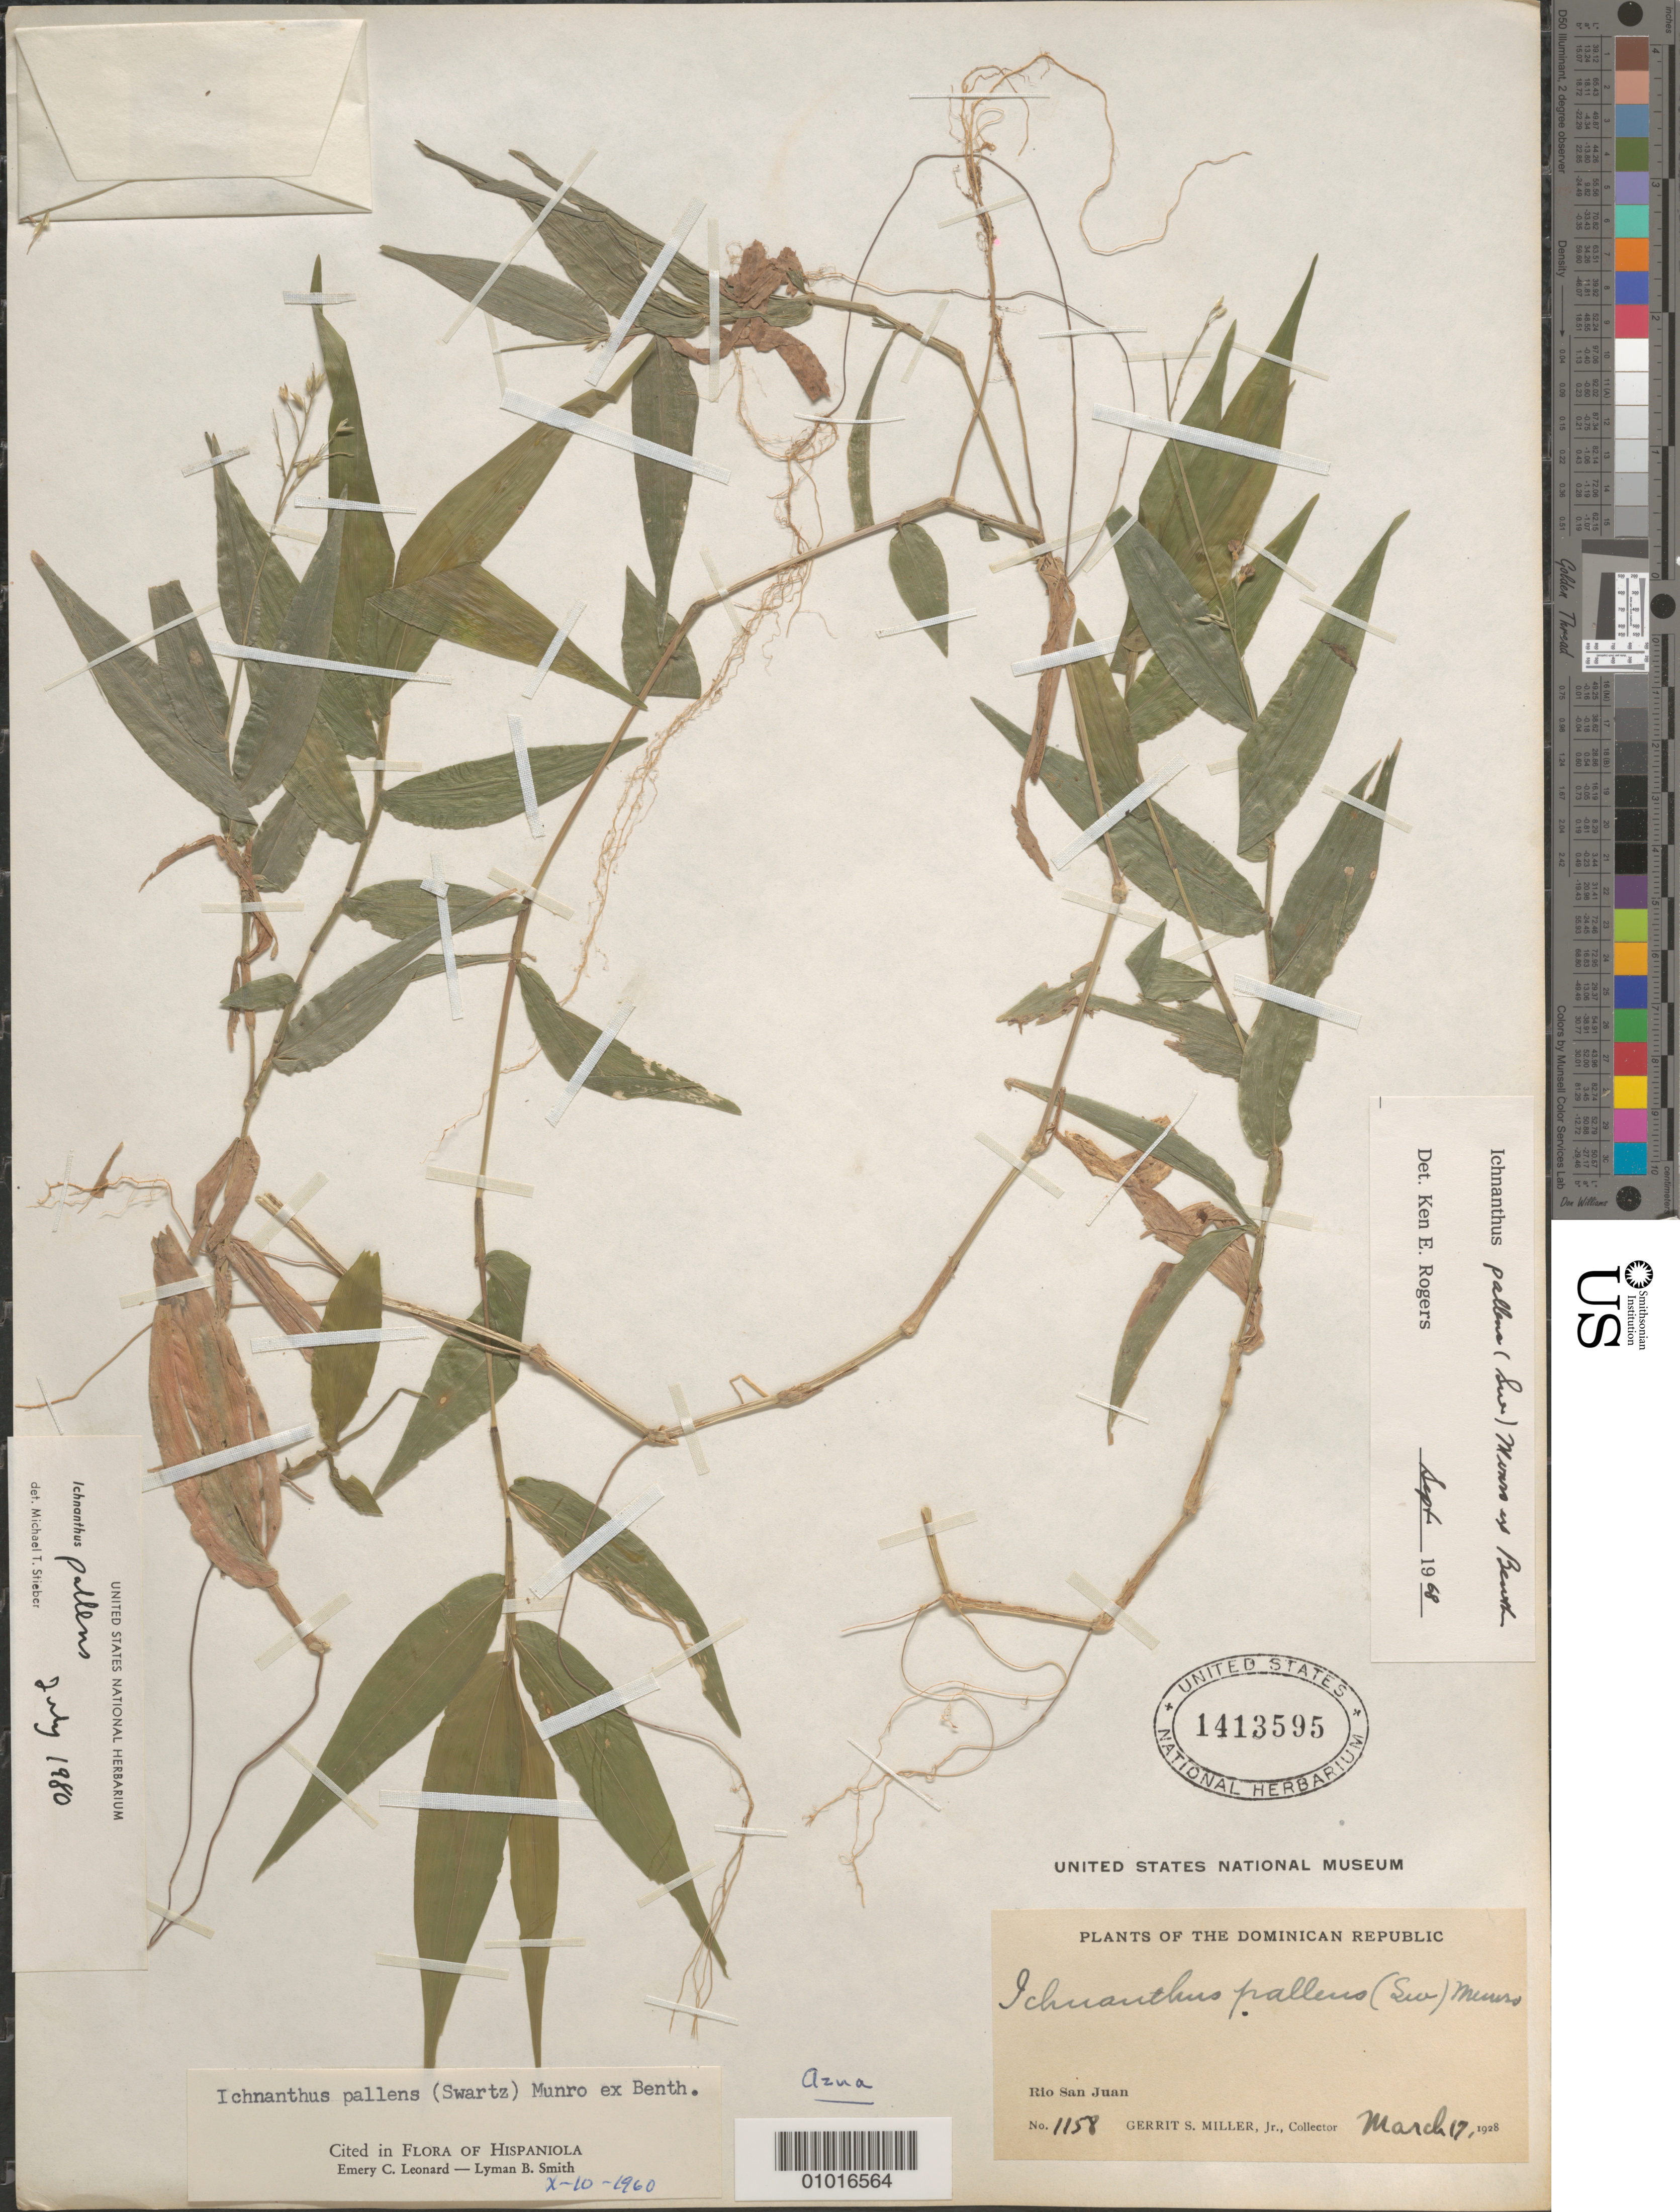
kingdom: Plantae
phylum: Tracheophyta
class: Liliopsida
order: Poales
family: Poaceae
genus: Ichnanthus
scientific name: Ichnanthus pallens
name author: (Sw.) Munro ex Benth.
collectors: G. S. Miller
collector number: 1158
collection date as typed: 17 Mar 1928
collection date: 1928-03-17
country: Dominican Republic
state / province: San Juan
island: Hispaniola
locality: Rio San Juan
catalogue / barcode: US 1413595